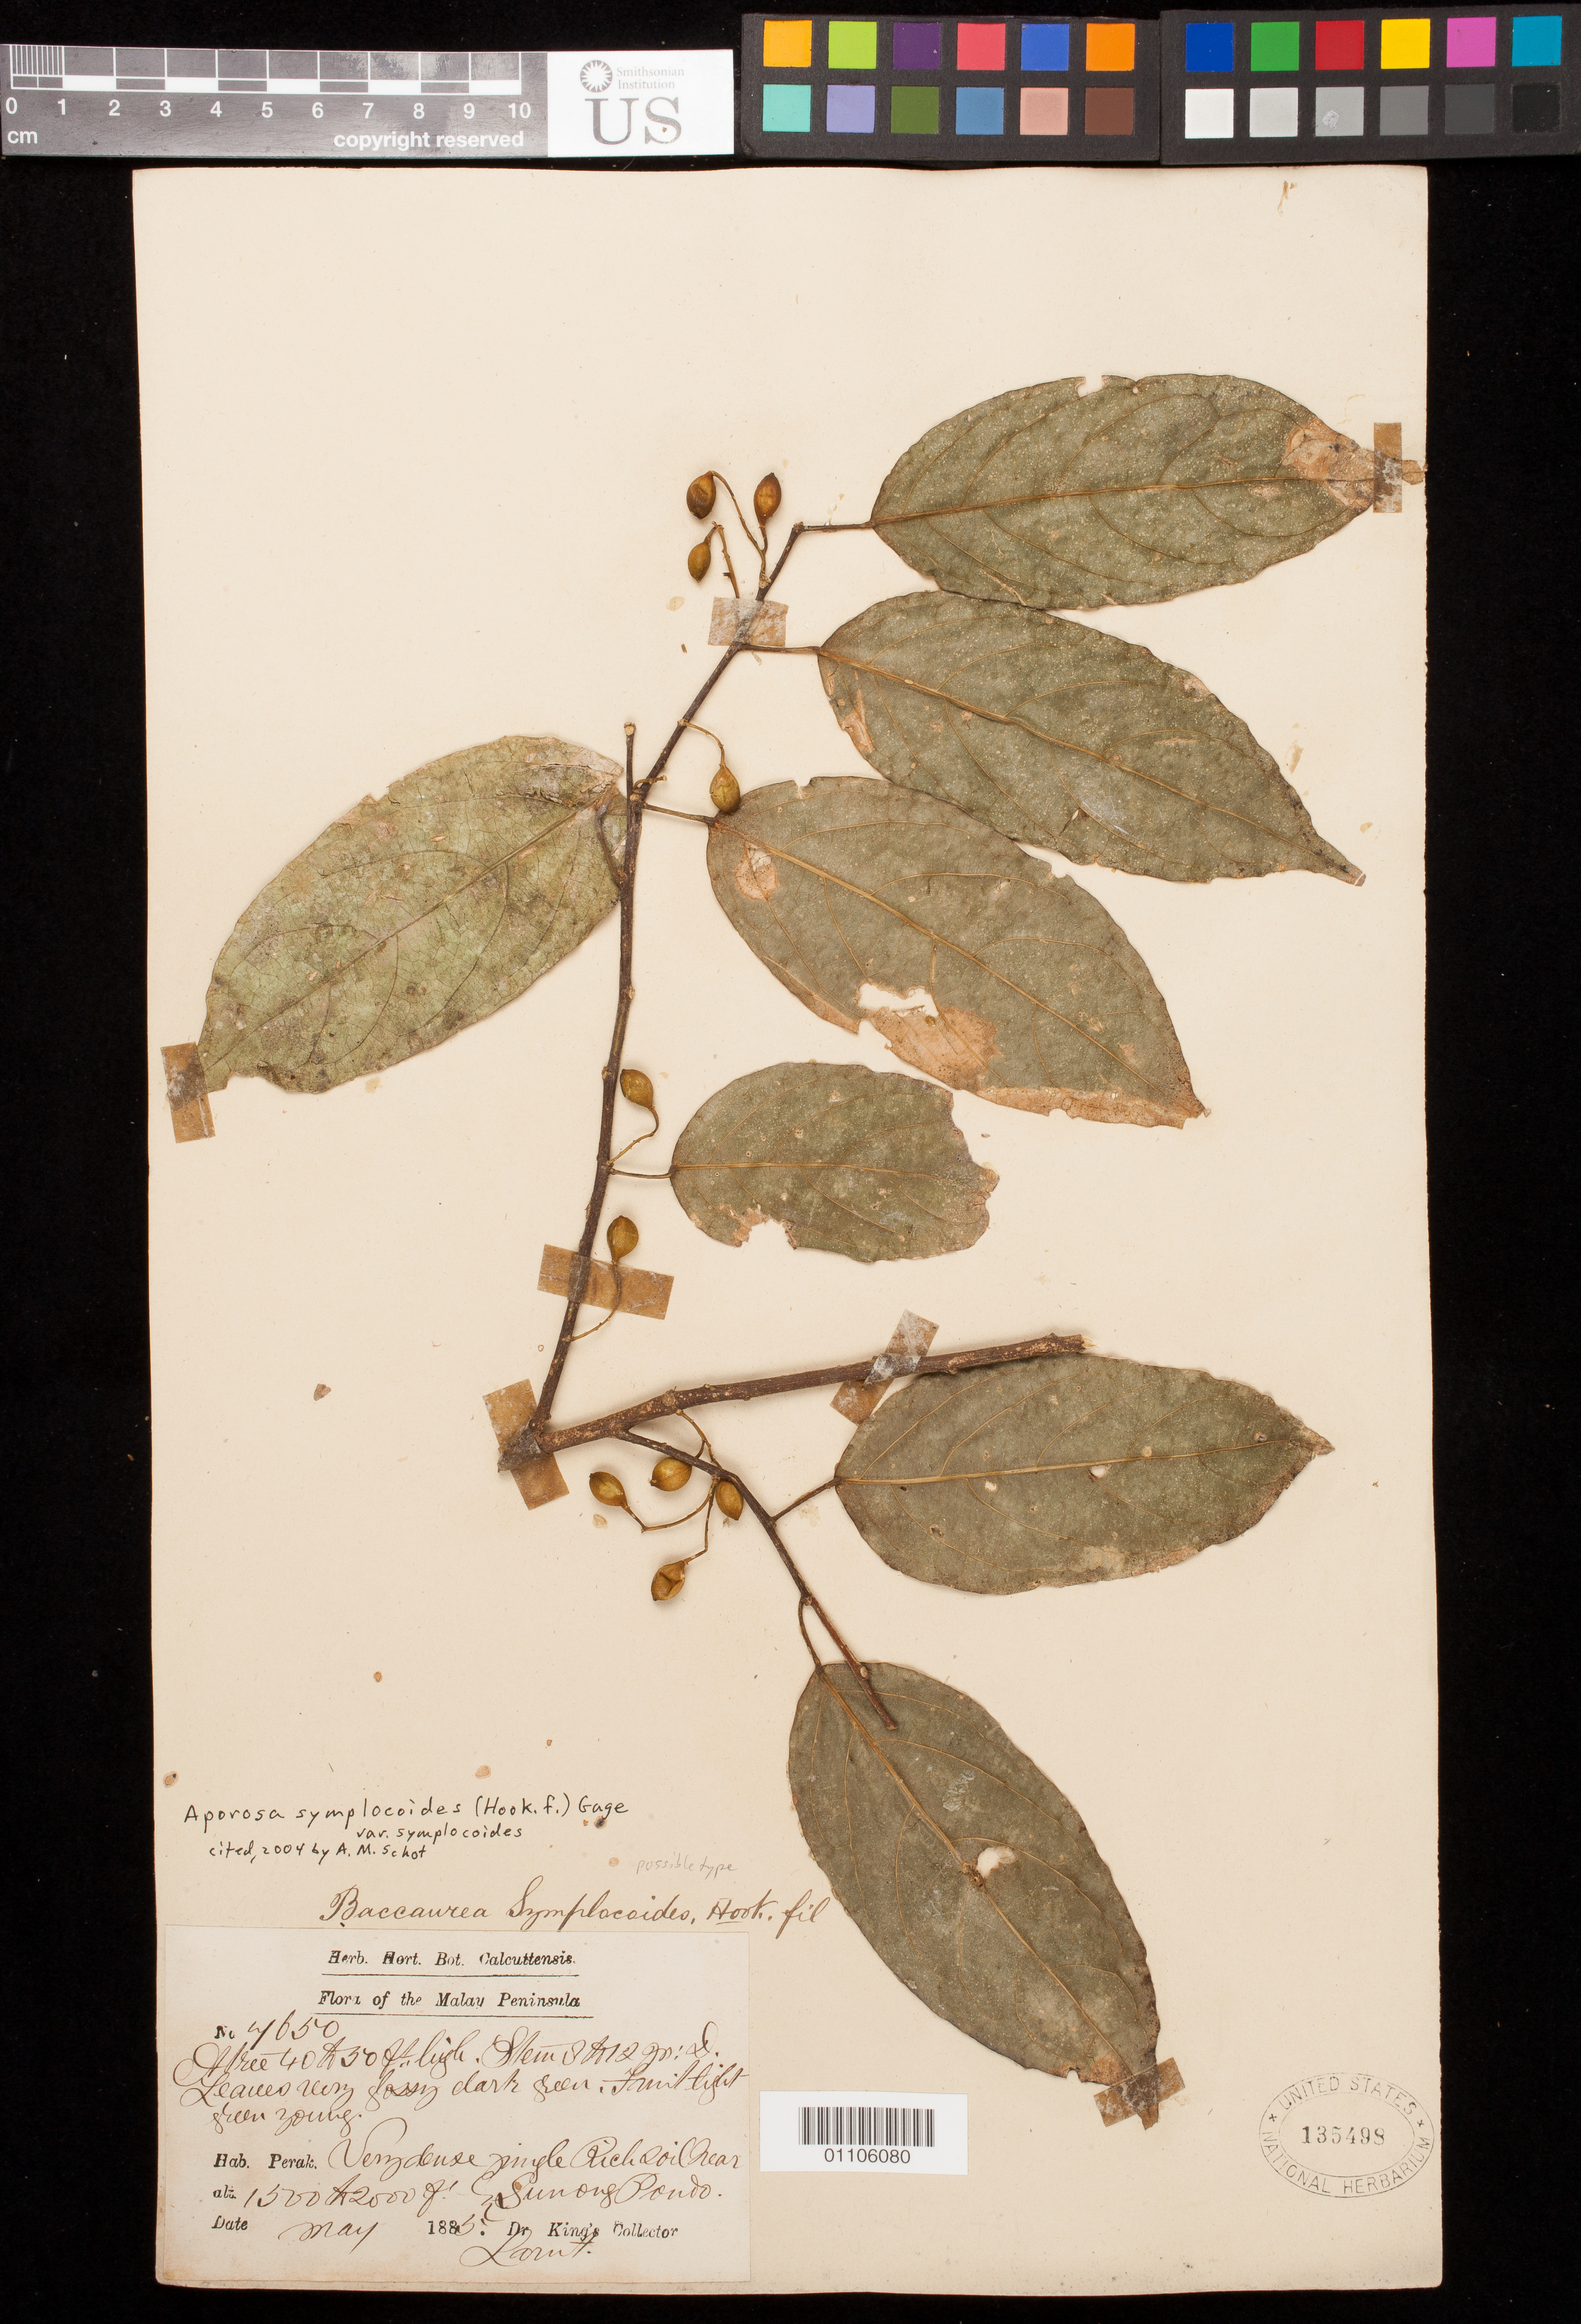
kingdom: Plantae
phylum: Tracheophyta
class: Magnoliopsida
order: Malpighiales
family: Phyllanthaceae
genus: Baccaurea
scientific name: Baccaurea symplocoides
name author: Hook. f.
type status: Syntype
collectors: Dr. King's collector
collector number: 4650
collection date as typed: May 1885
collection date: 1885-05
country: Malaysia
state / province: Perak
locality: Larut. Near Gunong Pondo.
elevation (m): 457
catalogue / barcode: US 135498